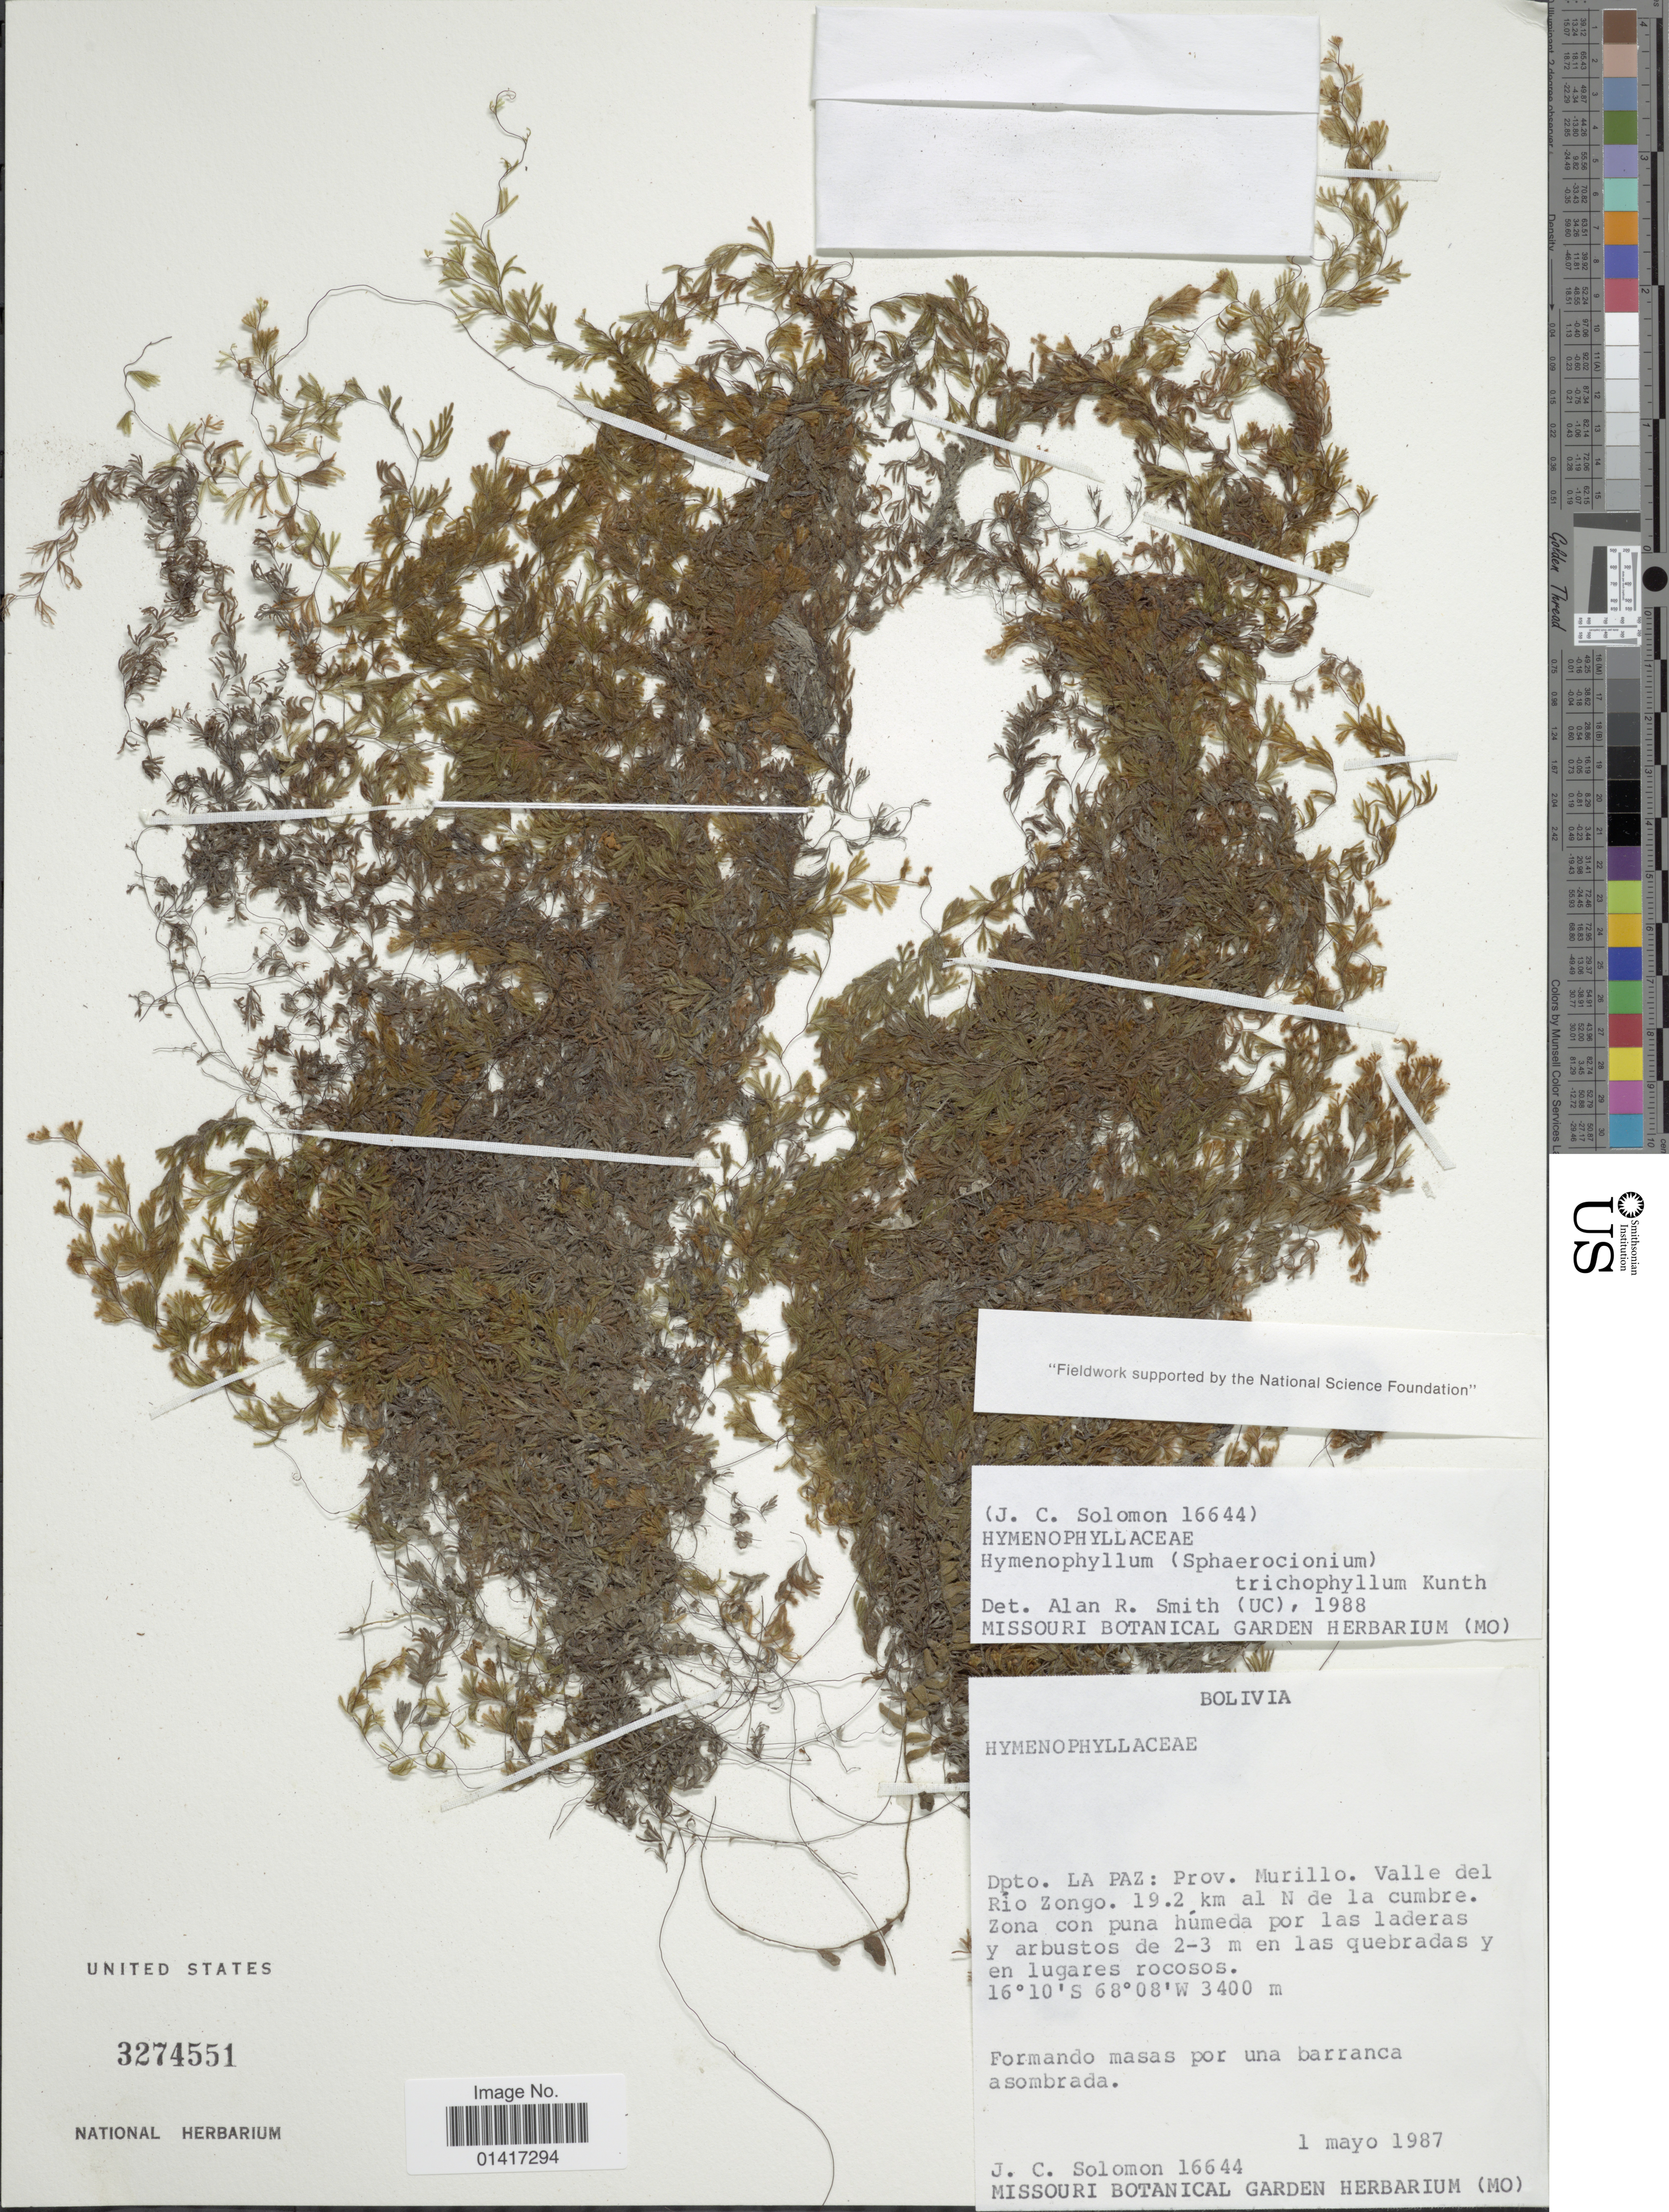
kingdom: Plantae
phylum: Tracheophyta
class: Polypodiopsida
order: Hymenophyllales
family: Hymenophyllaceae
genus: Hymenophyllum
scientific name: Hymenophyllum trichophyllum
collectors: J. C. Solomon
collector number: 16644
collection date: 1987-05-01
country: Bolivia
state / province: La Paz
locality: Dpto. La Paz: Prov. Murillo. Valle del Rio Zongo. 19.2 km al N de la cumbre. Zona con puna humeda por las laderas y arbustos de 2-3 m en las quebradas y em lugares rocosos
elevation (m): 3400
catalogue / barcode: US 3274551